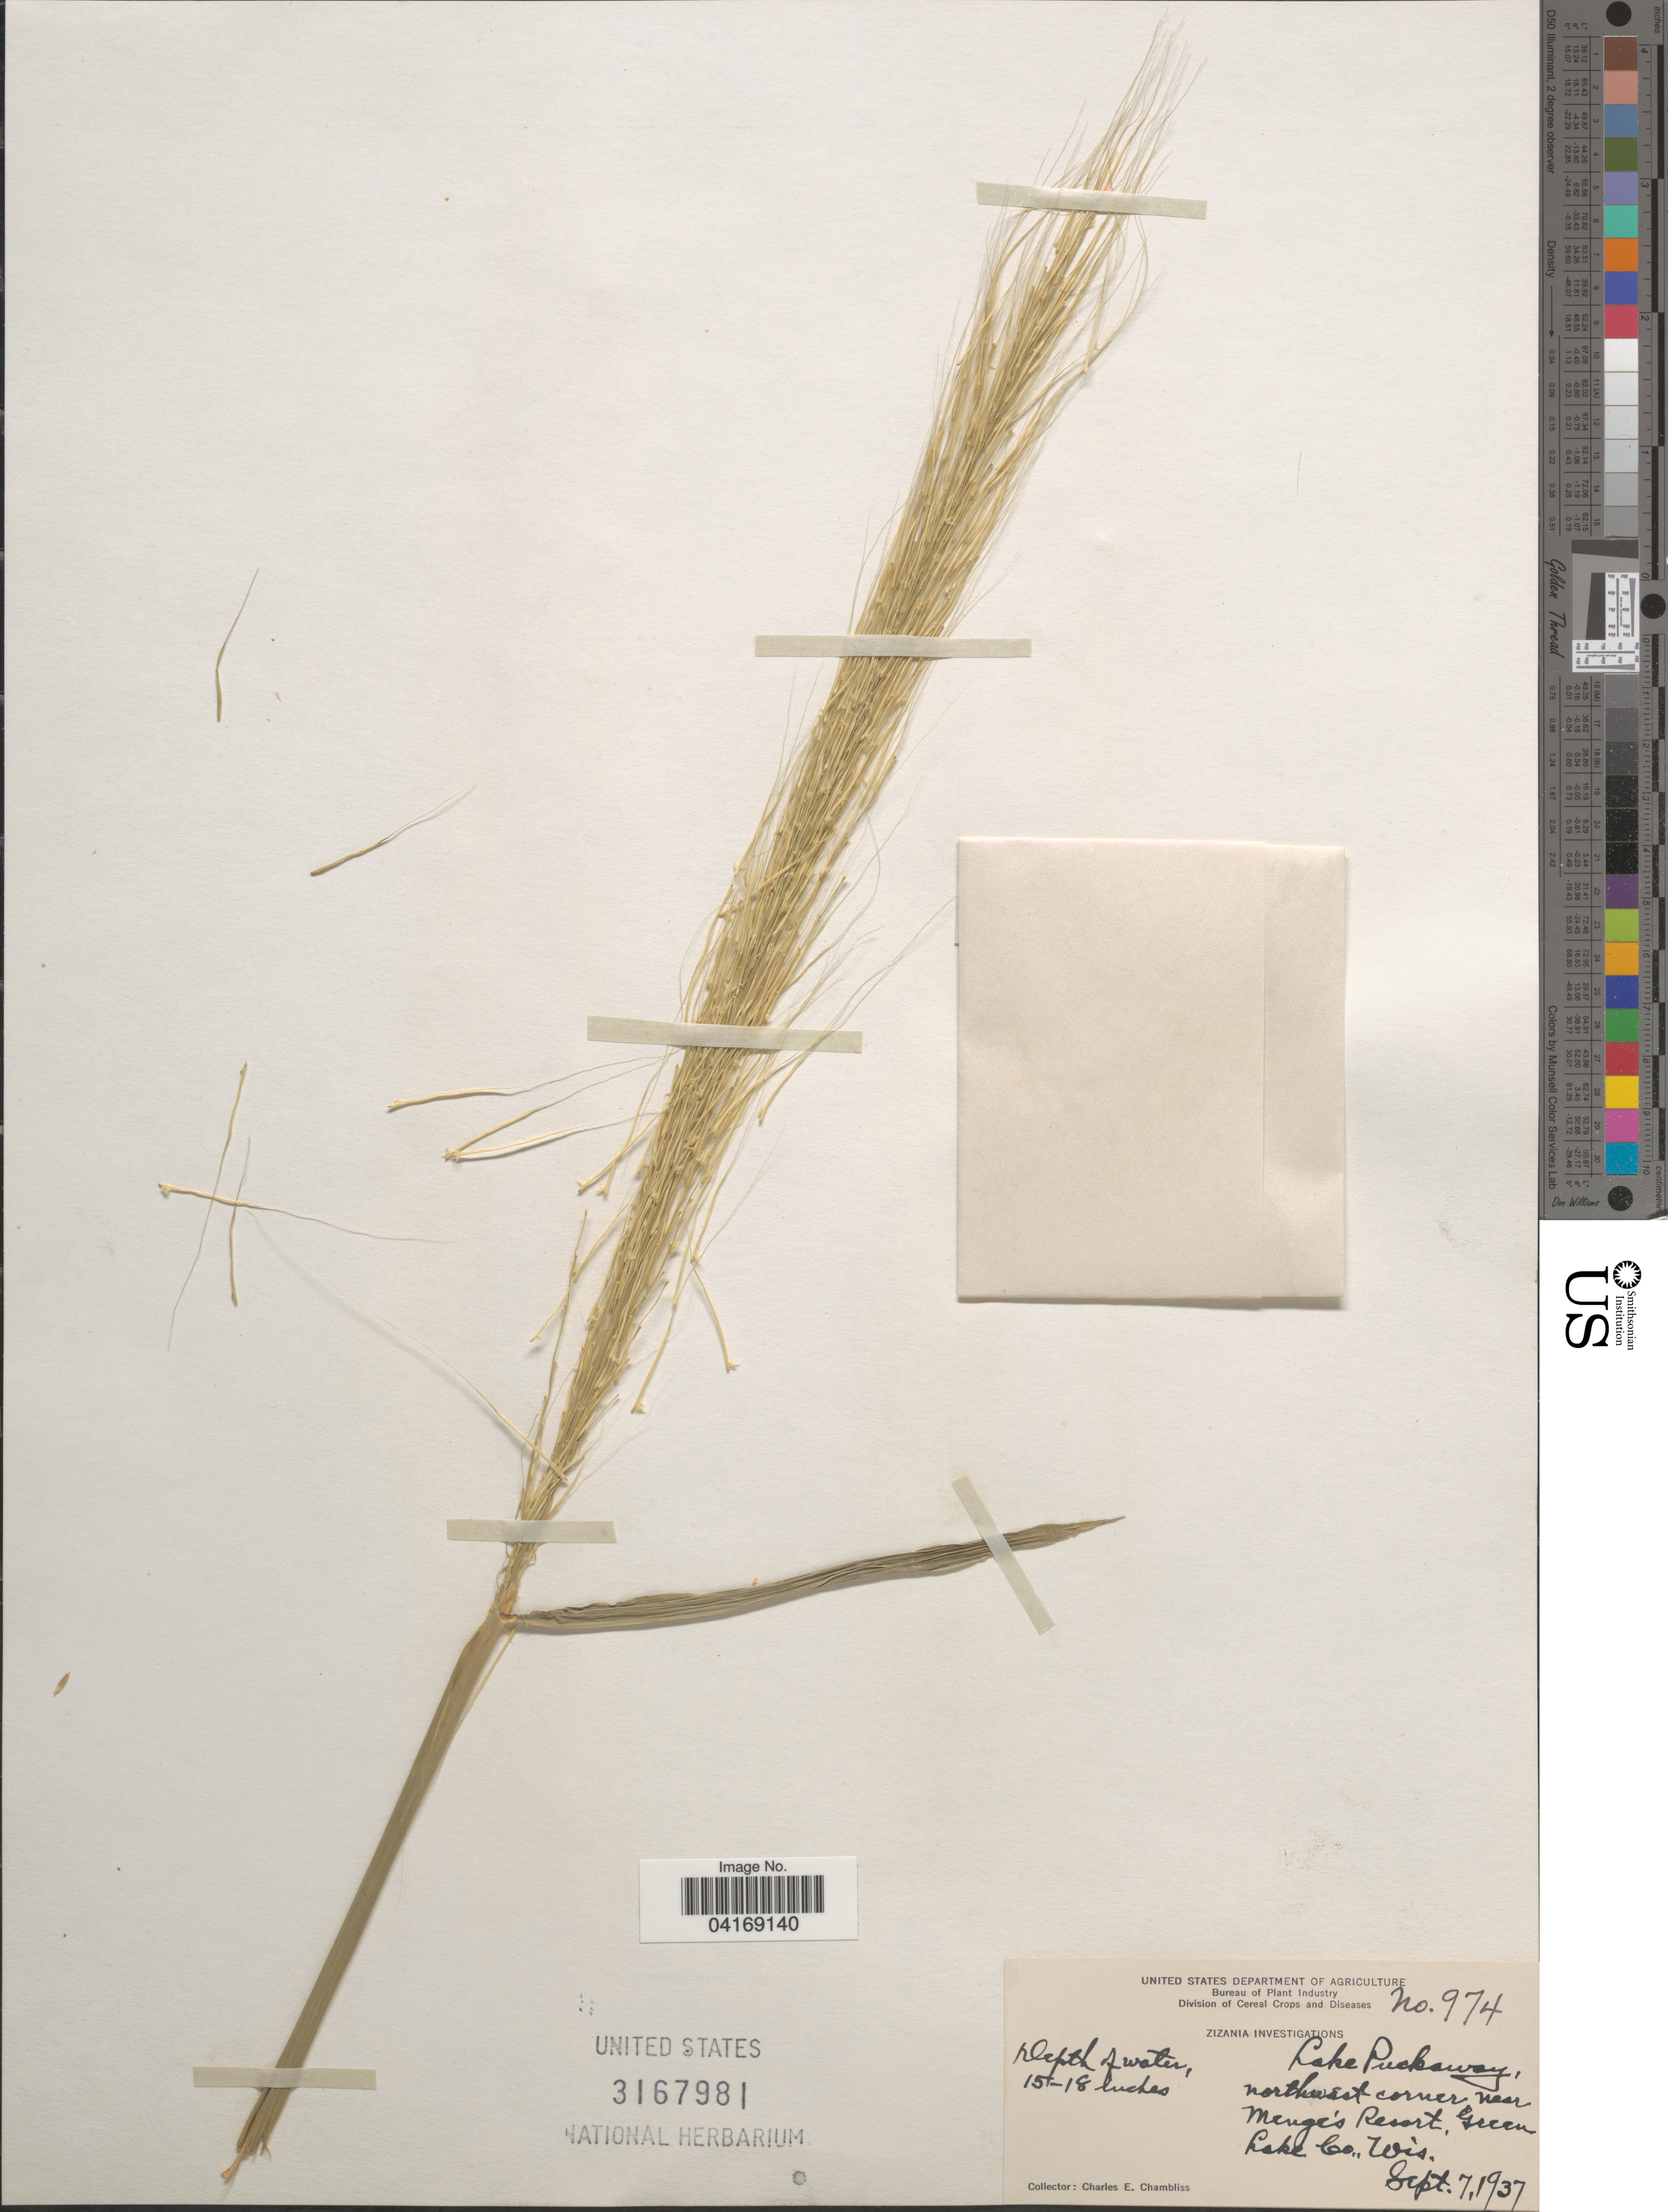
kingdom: Plantae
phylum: Tracheophyta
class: Liliopsida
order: Poales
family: Poaceae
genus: Zizania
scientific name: Zizania sp.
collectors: C. Chambliss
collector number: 974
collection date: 1937-09-07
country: United States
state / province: Wisconsin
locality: Lake Puckaway, northwest corner near Menge's Resort. Green Lake Co.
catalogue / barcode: US 3167981